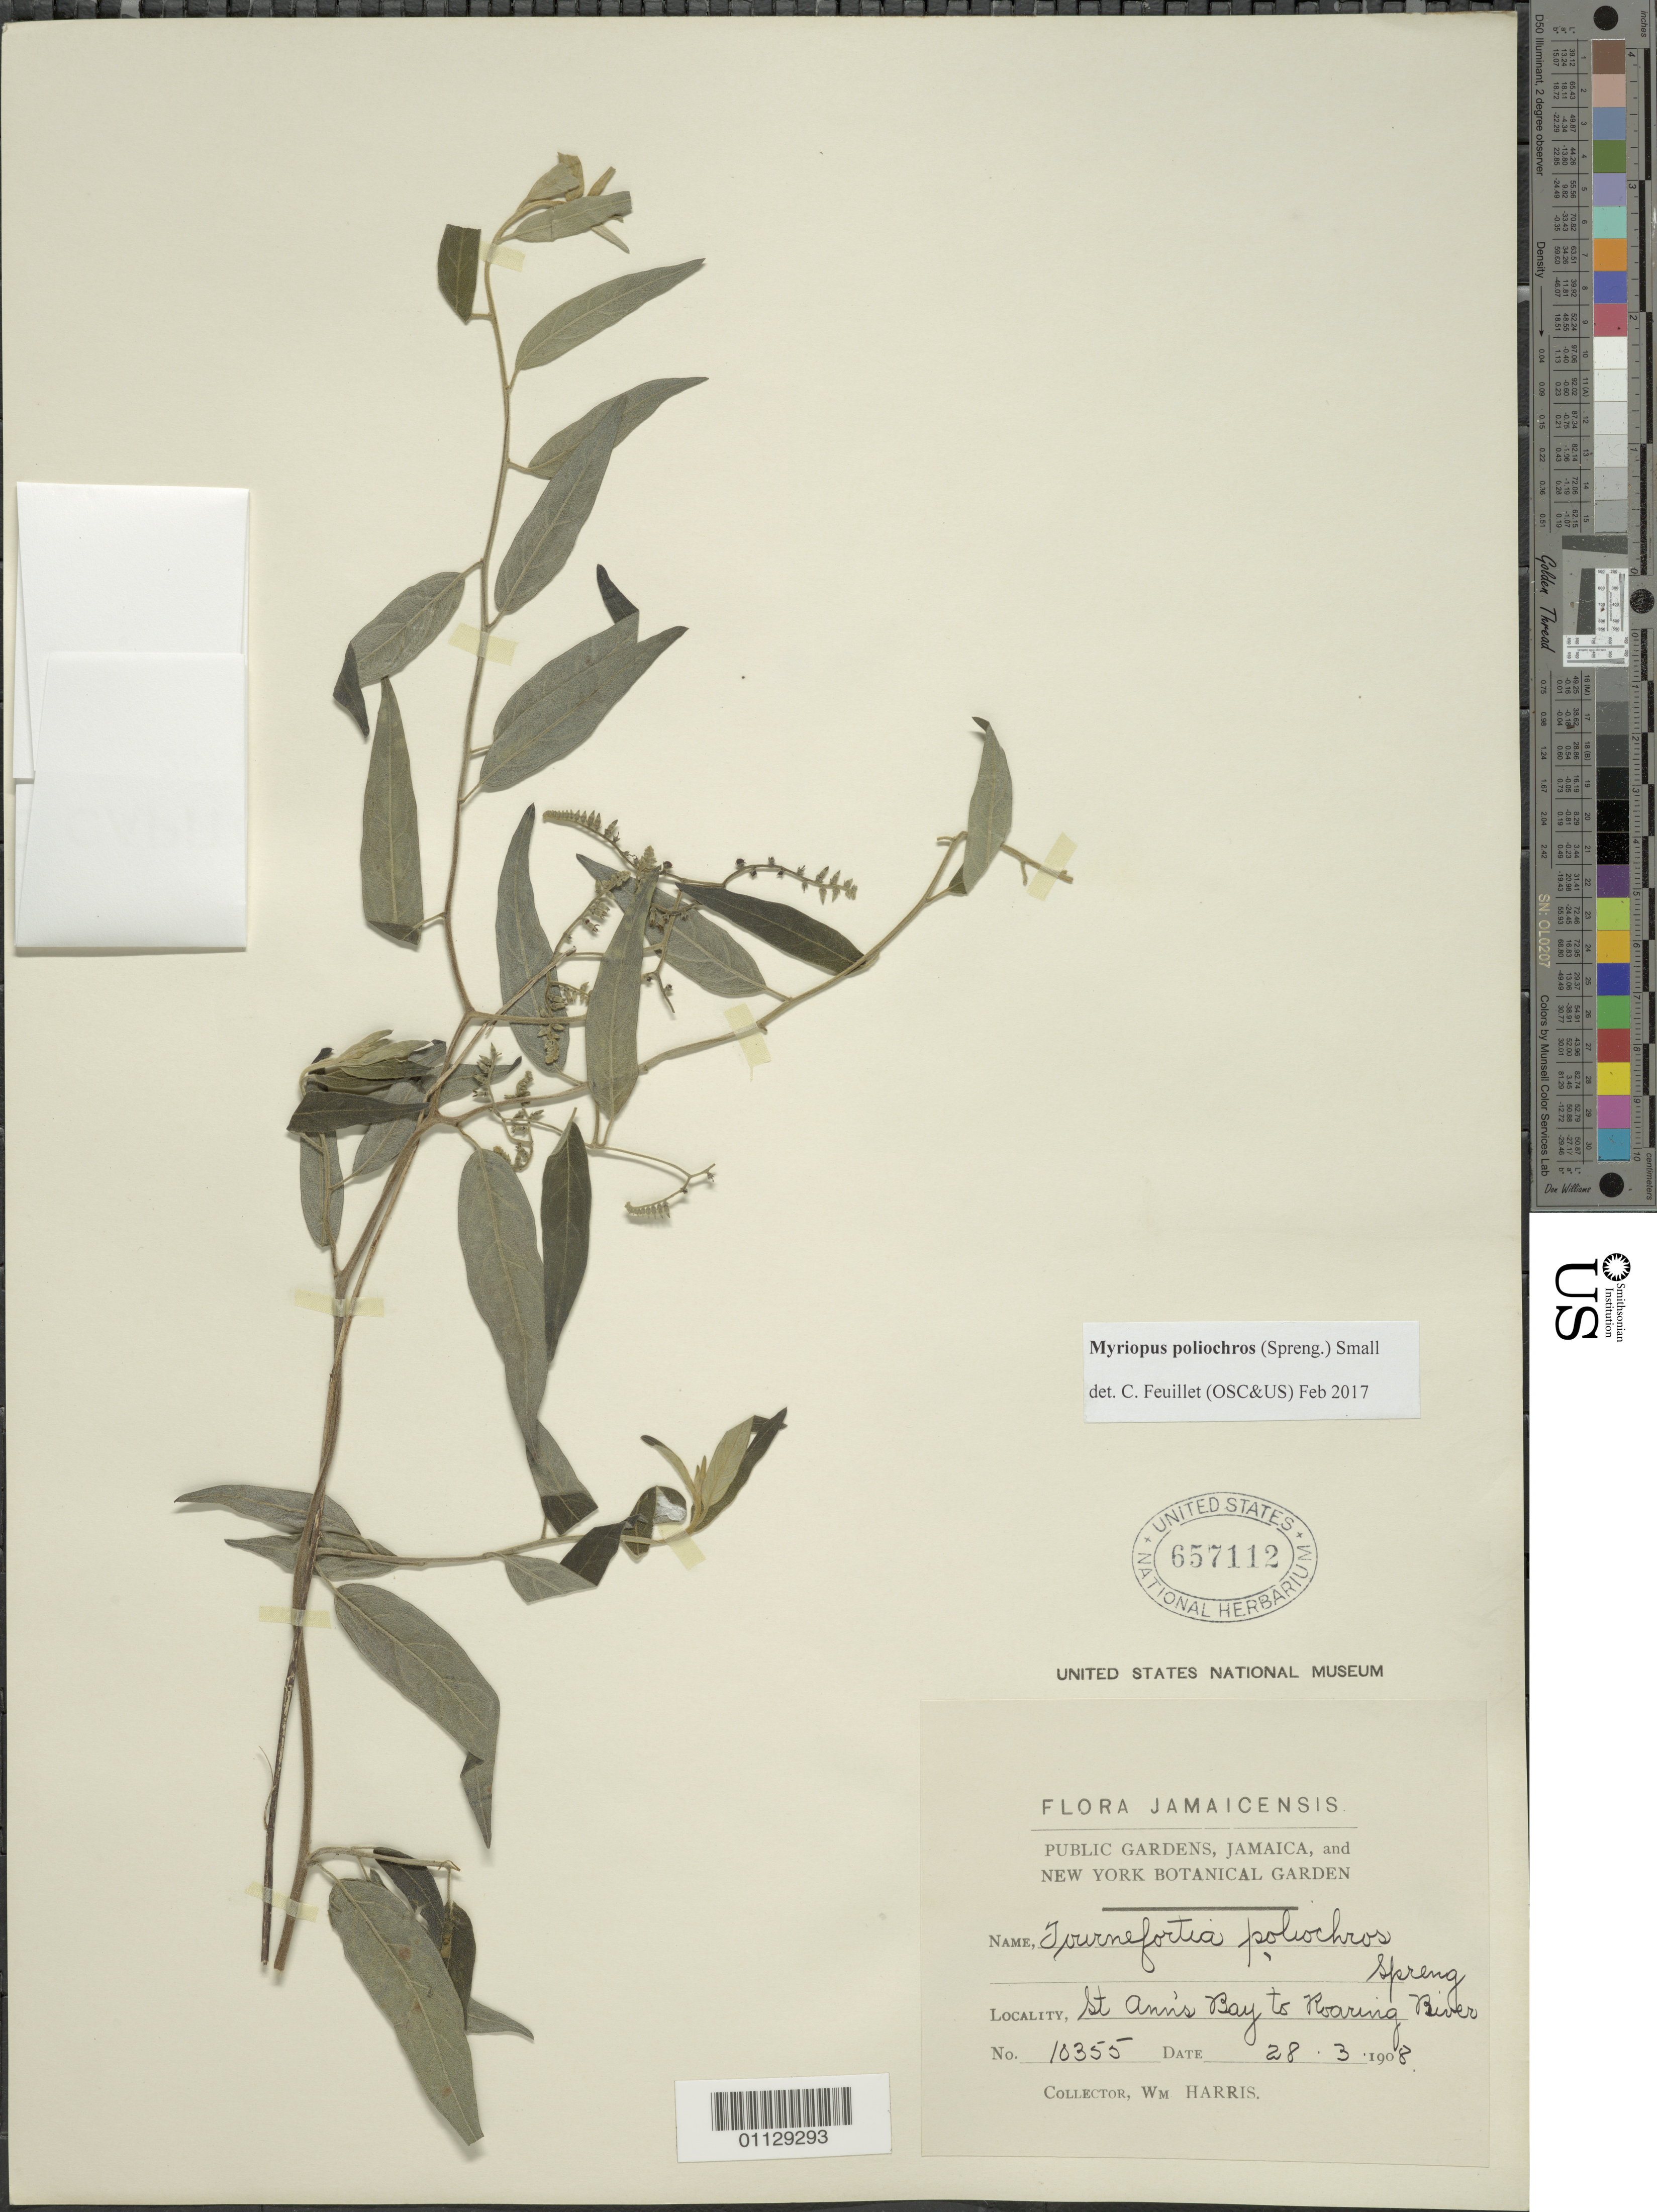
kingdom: Plantae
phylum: Tracheophyta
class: Magnoliopsida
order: Boraginales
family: Heliotropiaceae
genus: Myriopus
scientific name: Myriopus poliochros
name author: (Spreng.) Small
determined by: Feuillet, C.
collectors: W. Harris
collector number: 10355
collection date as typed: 28 Mar 1908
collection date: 1908-03-28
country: Jamaica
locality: St. Ann's Bay to Roaring River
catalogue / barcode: US 657112